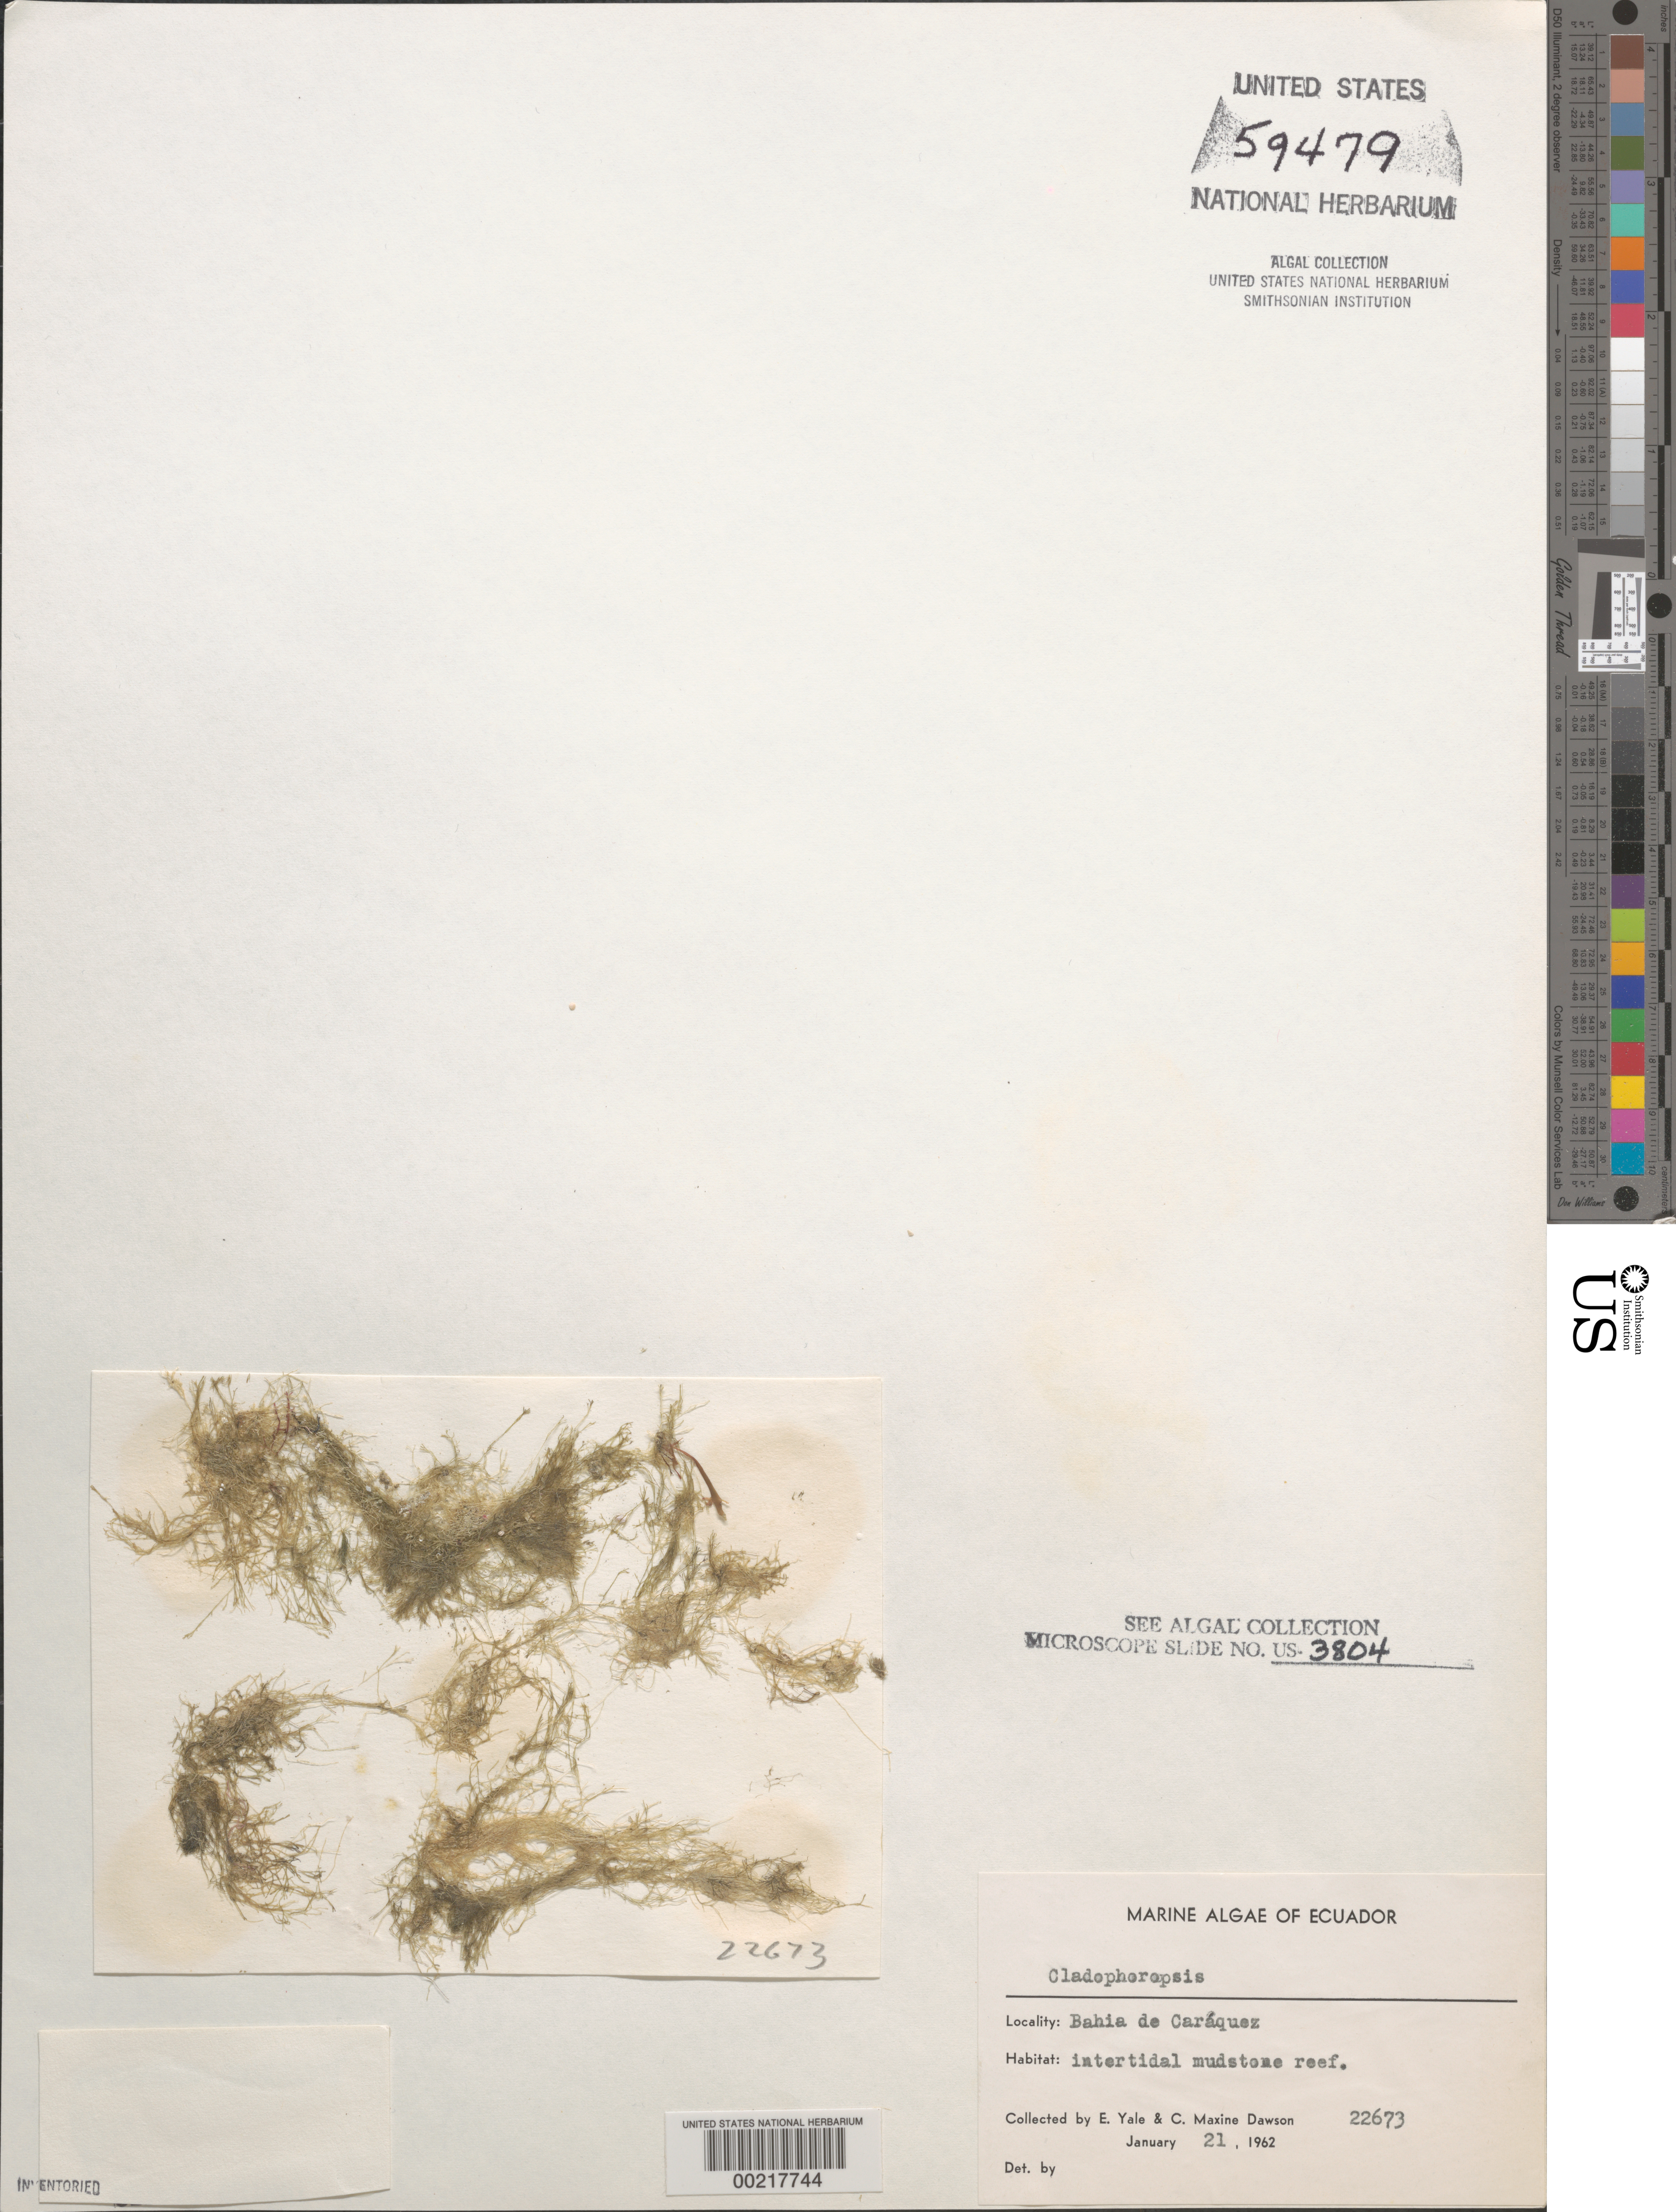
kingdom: Plantae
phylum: Chlorophyta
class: Ulvophyceae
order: Siphonocladales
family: Boodleaceae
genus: Cladophoropsis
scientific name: Cladophoropsis sp.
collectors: E. Y. Dawson & C. M. Dawson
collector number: EYD 22673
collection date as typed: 21 Jan 1962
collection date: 1962-01-21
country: Ecuador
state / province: Manabí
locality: Bahia de Caraquez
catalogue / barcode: US 59479